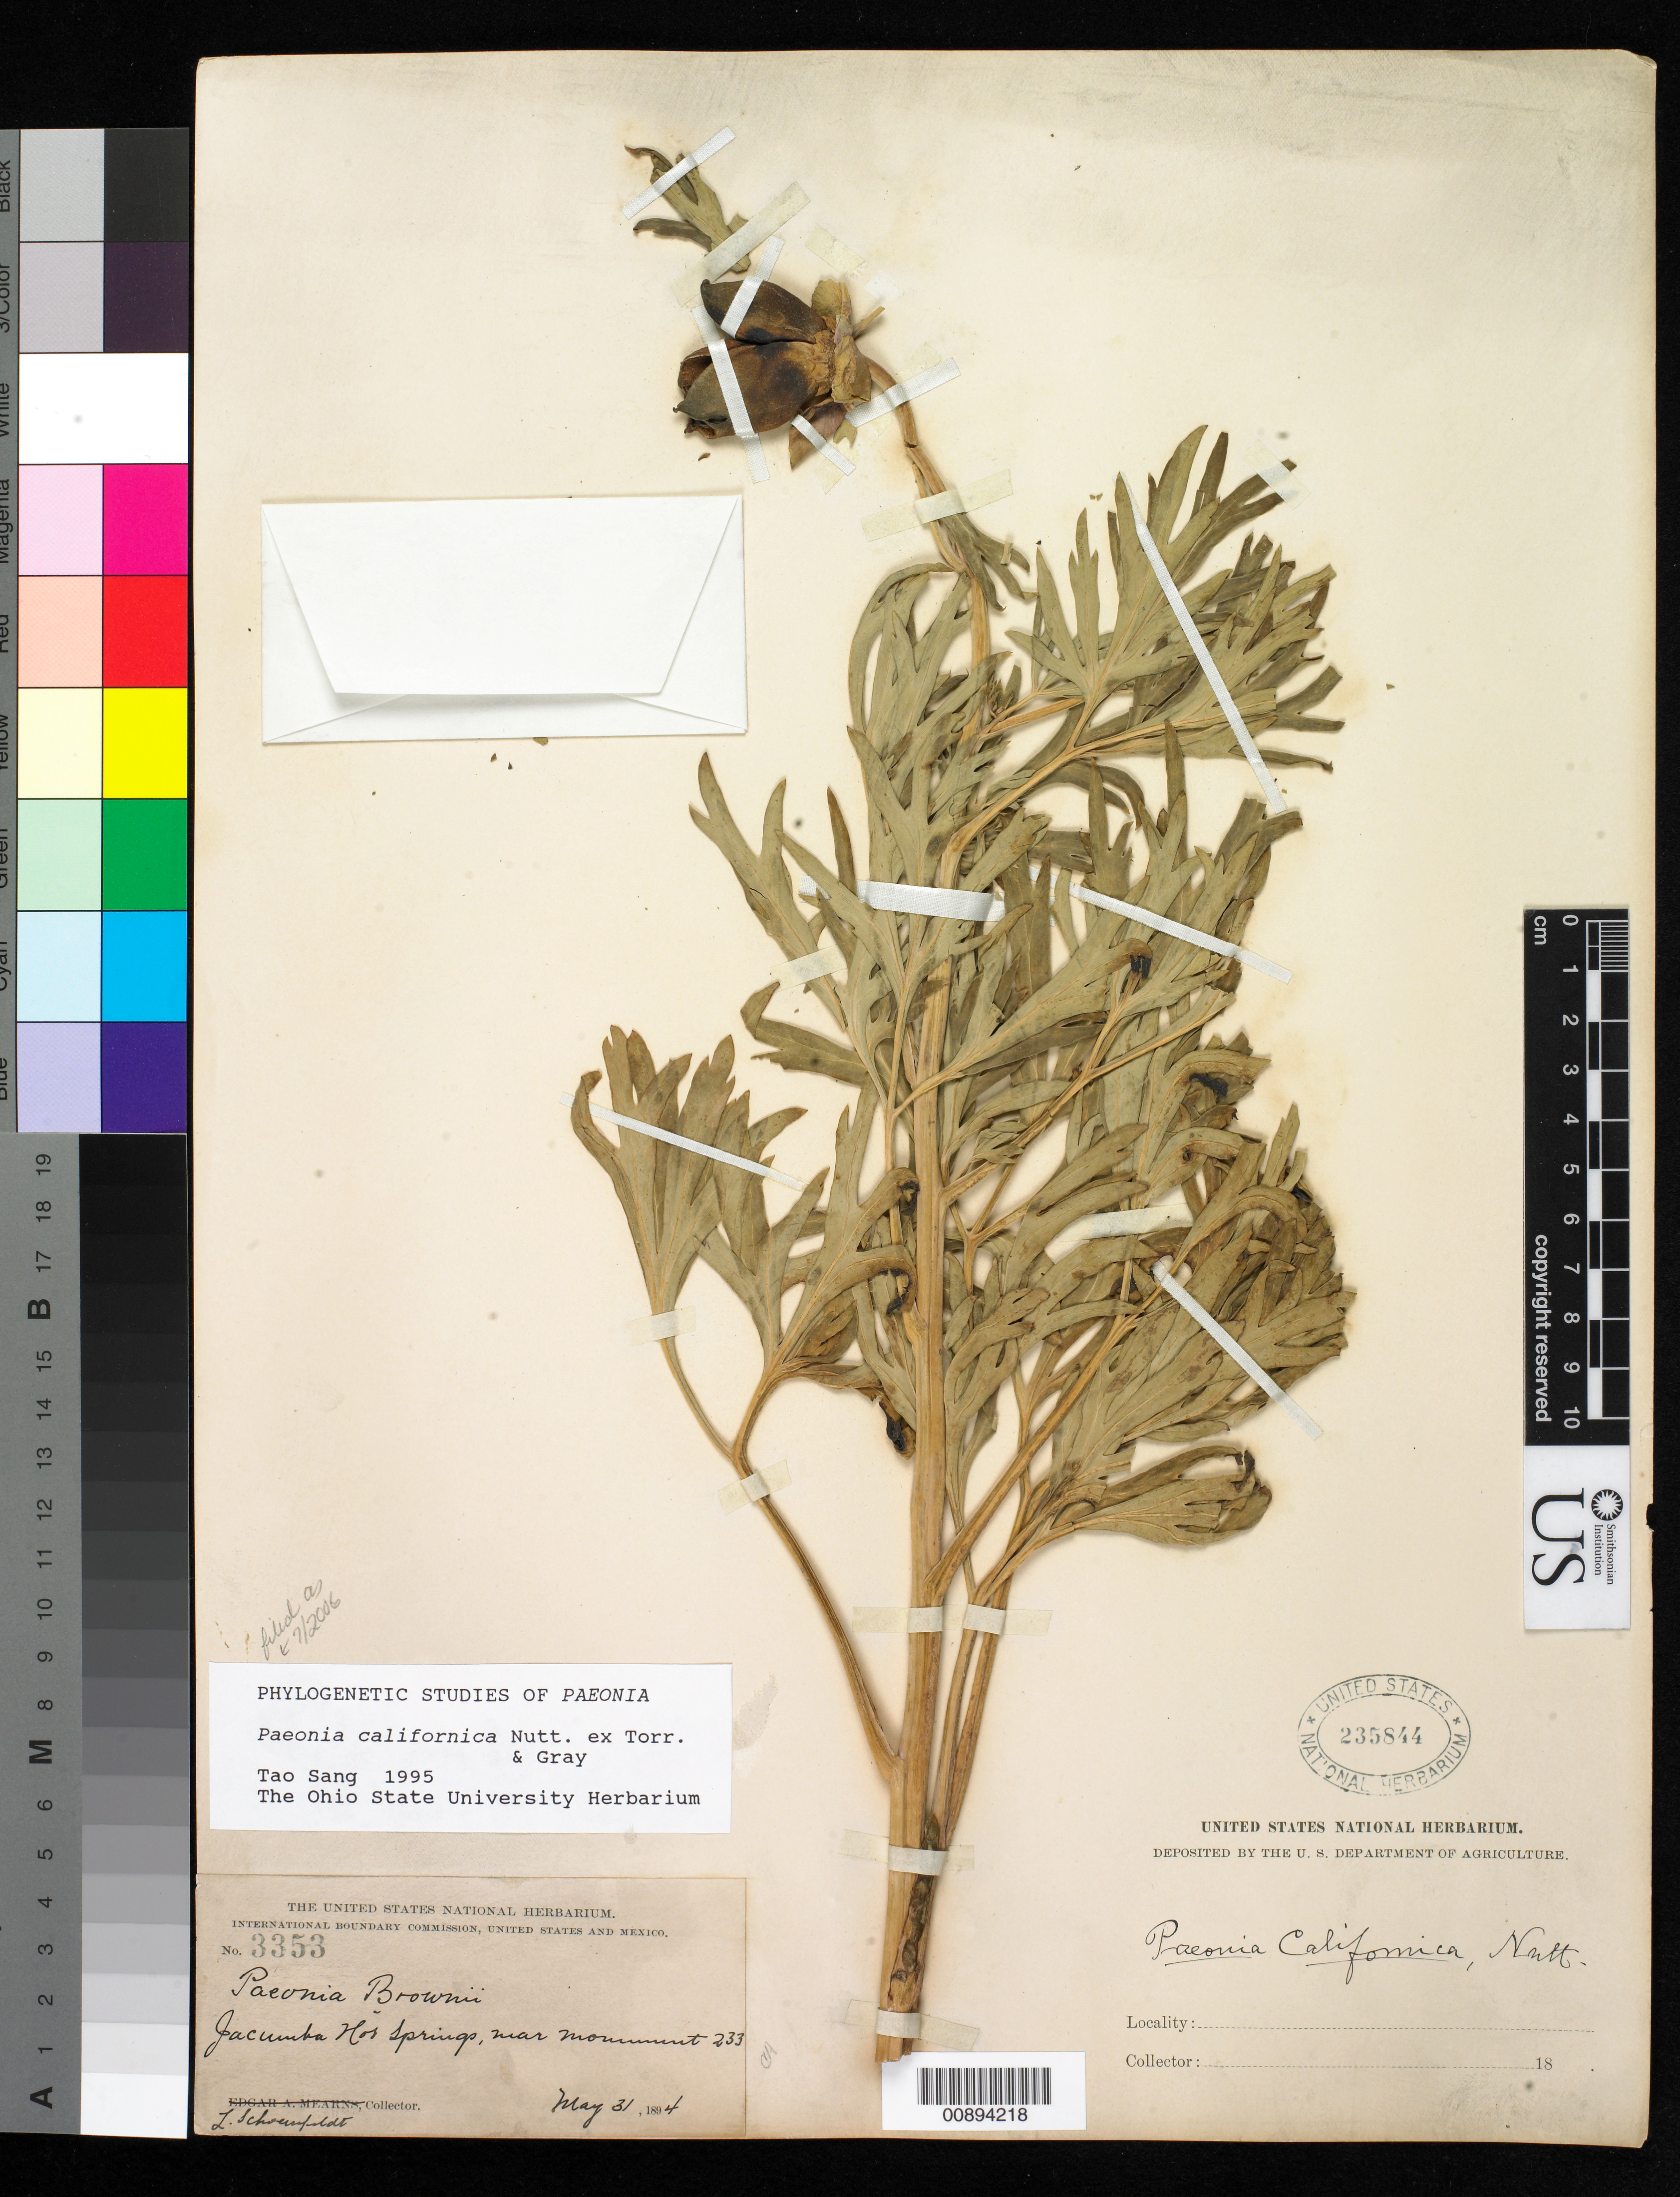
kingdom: Plantae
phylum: Tracheophyta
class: Magnoliopsida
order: Saxifragales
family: Paeoniaceae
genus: Paeonia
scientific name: Paeonia californica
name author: Nutt. ex Torr. & A. Gray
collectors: L. Schoenfeldt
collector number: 3353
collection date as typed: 31 May 1894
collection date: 1894-05-31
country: United States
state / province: California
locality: Jacumba Hot Springs, near Monument 233.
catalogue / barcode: US 235844